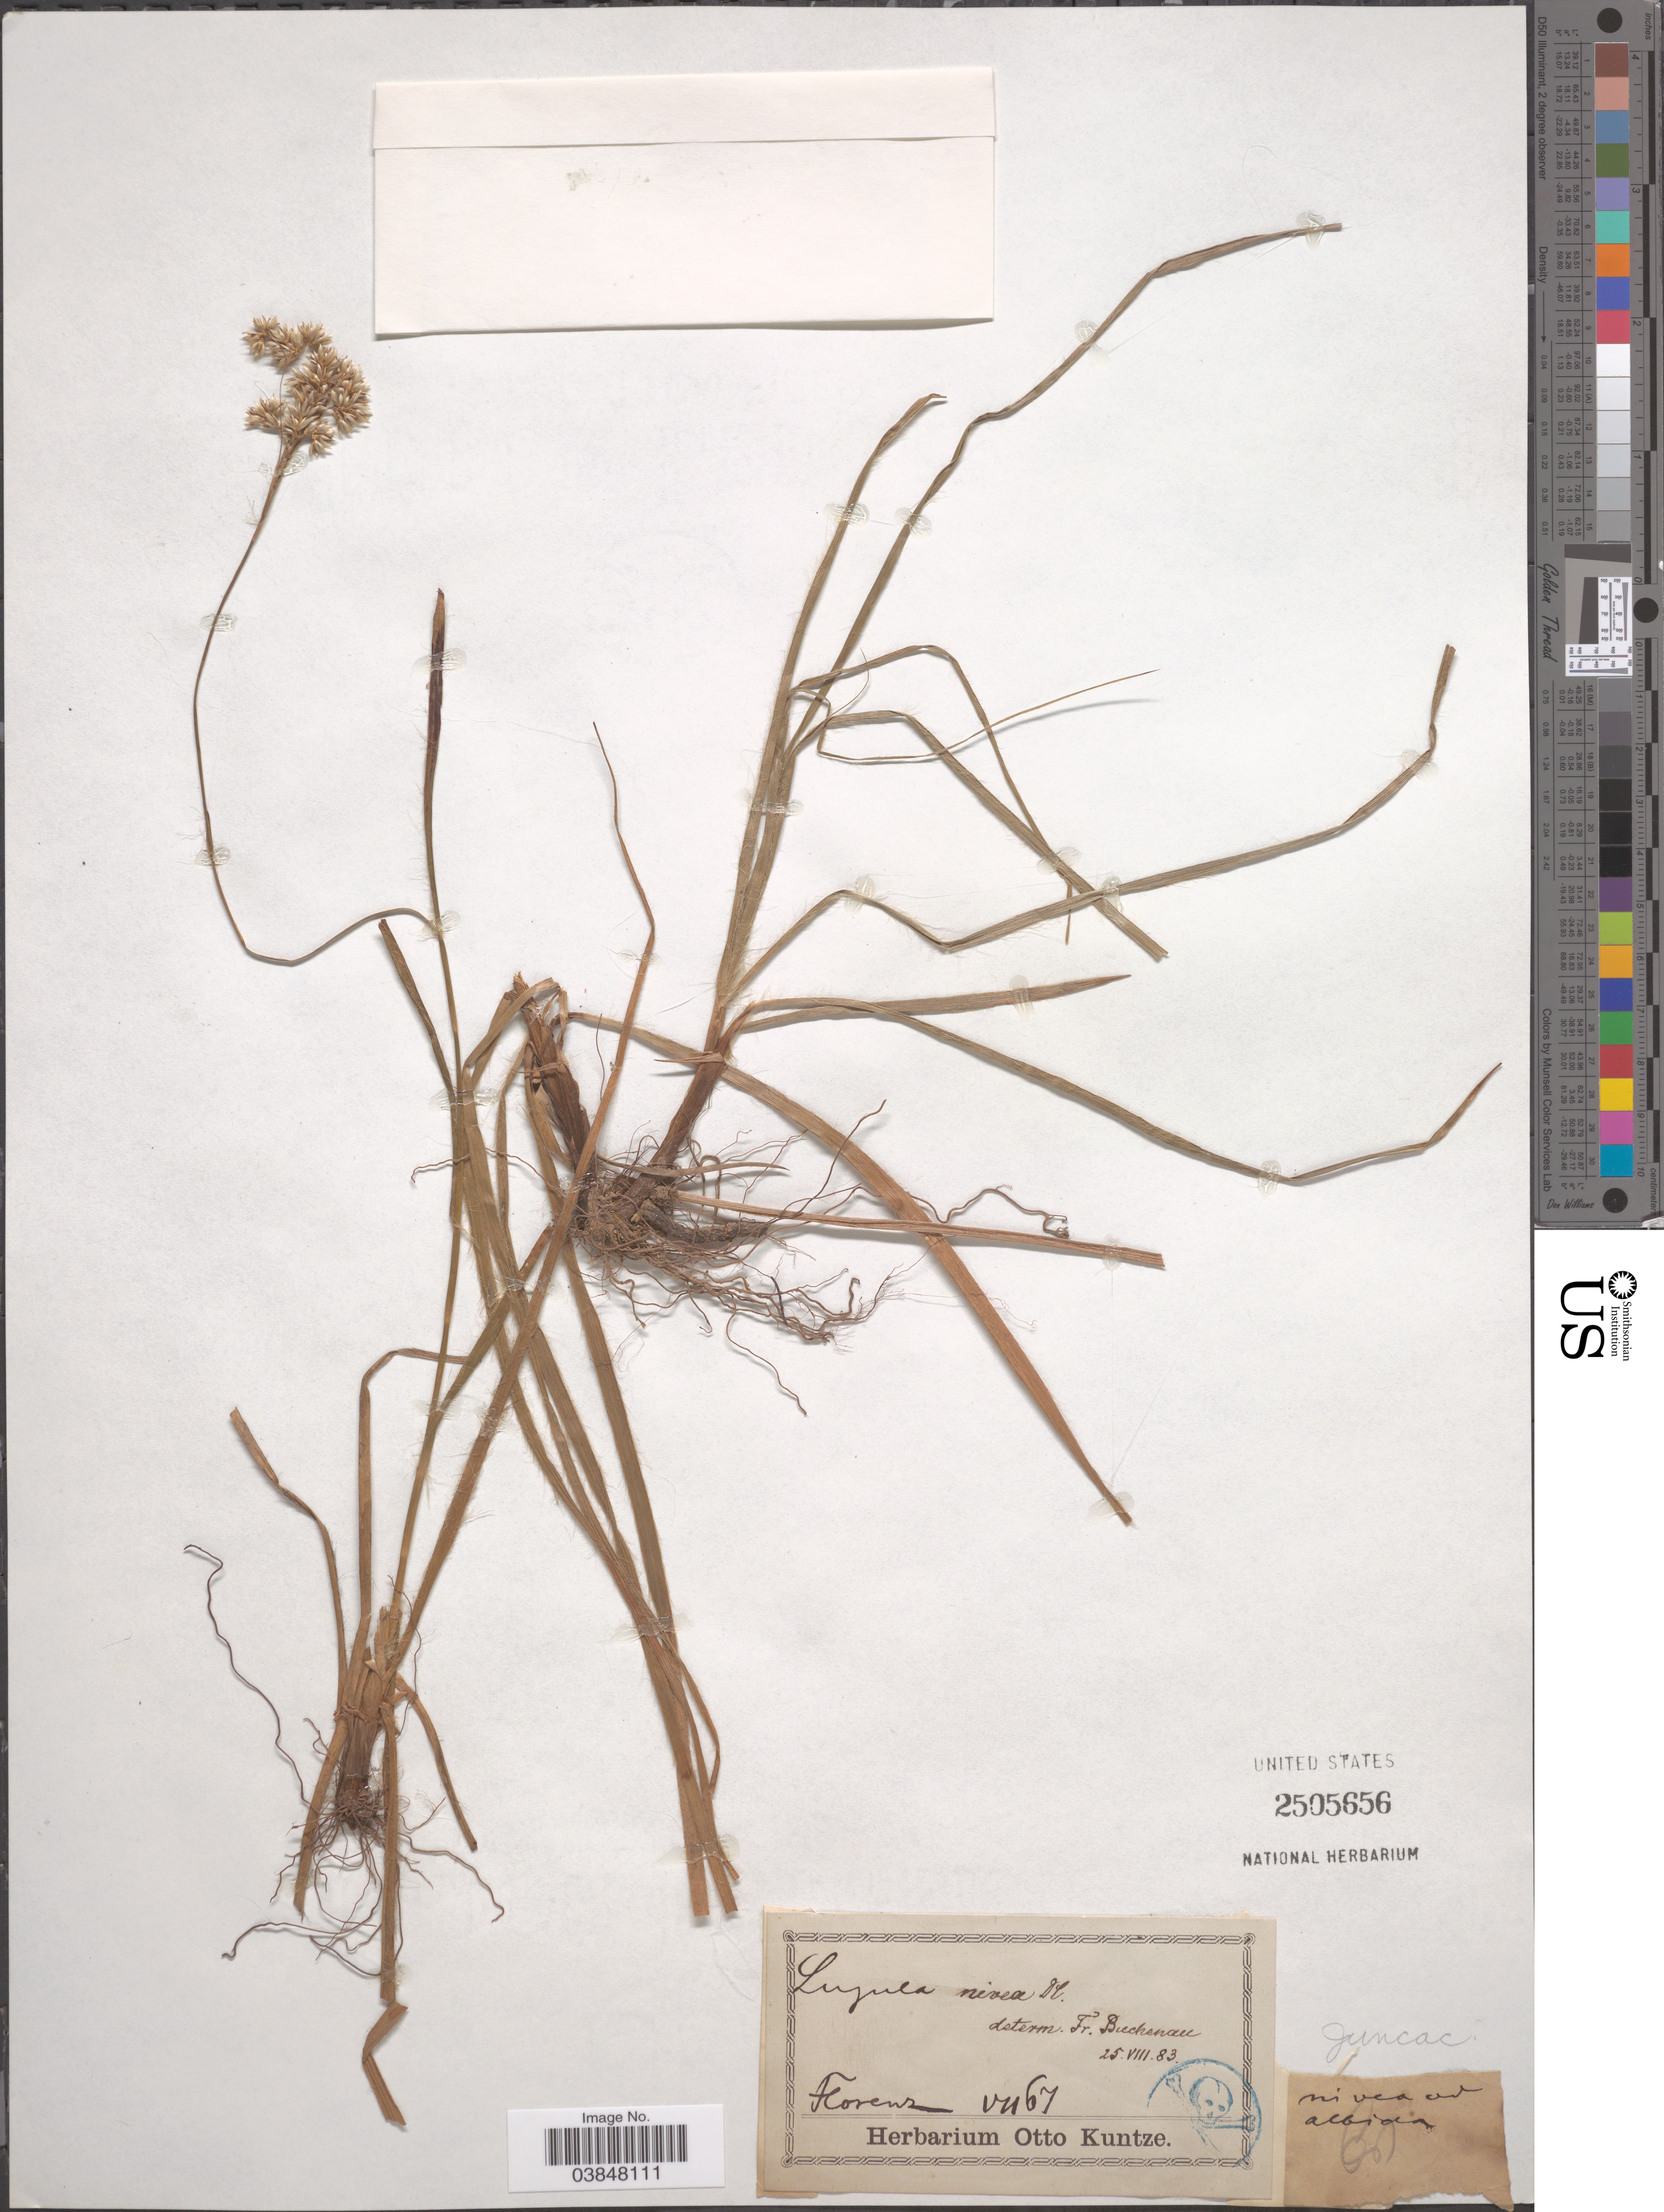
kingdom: Plantae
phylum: Tracheophyta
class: Liliopsida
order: Poales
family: Juncaceae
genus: Luzula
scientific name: Luzula nivea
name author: (L.) DC.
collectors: Florenz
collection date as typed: Transcribed d/m/y: /7/67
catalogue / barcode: US 2505656